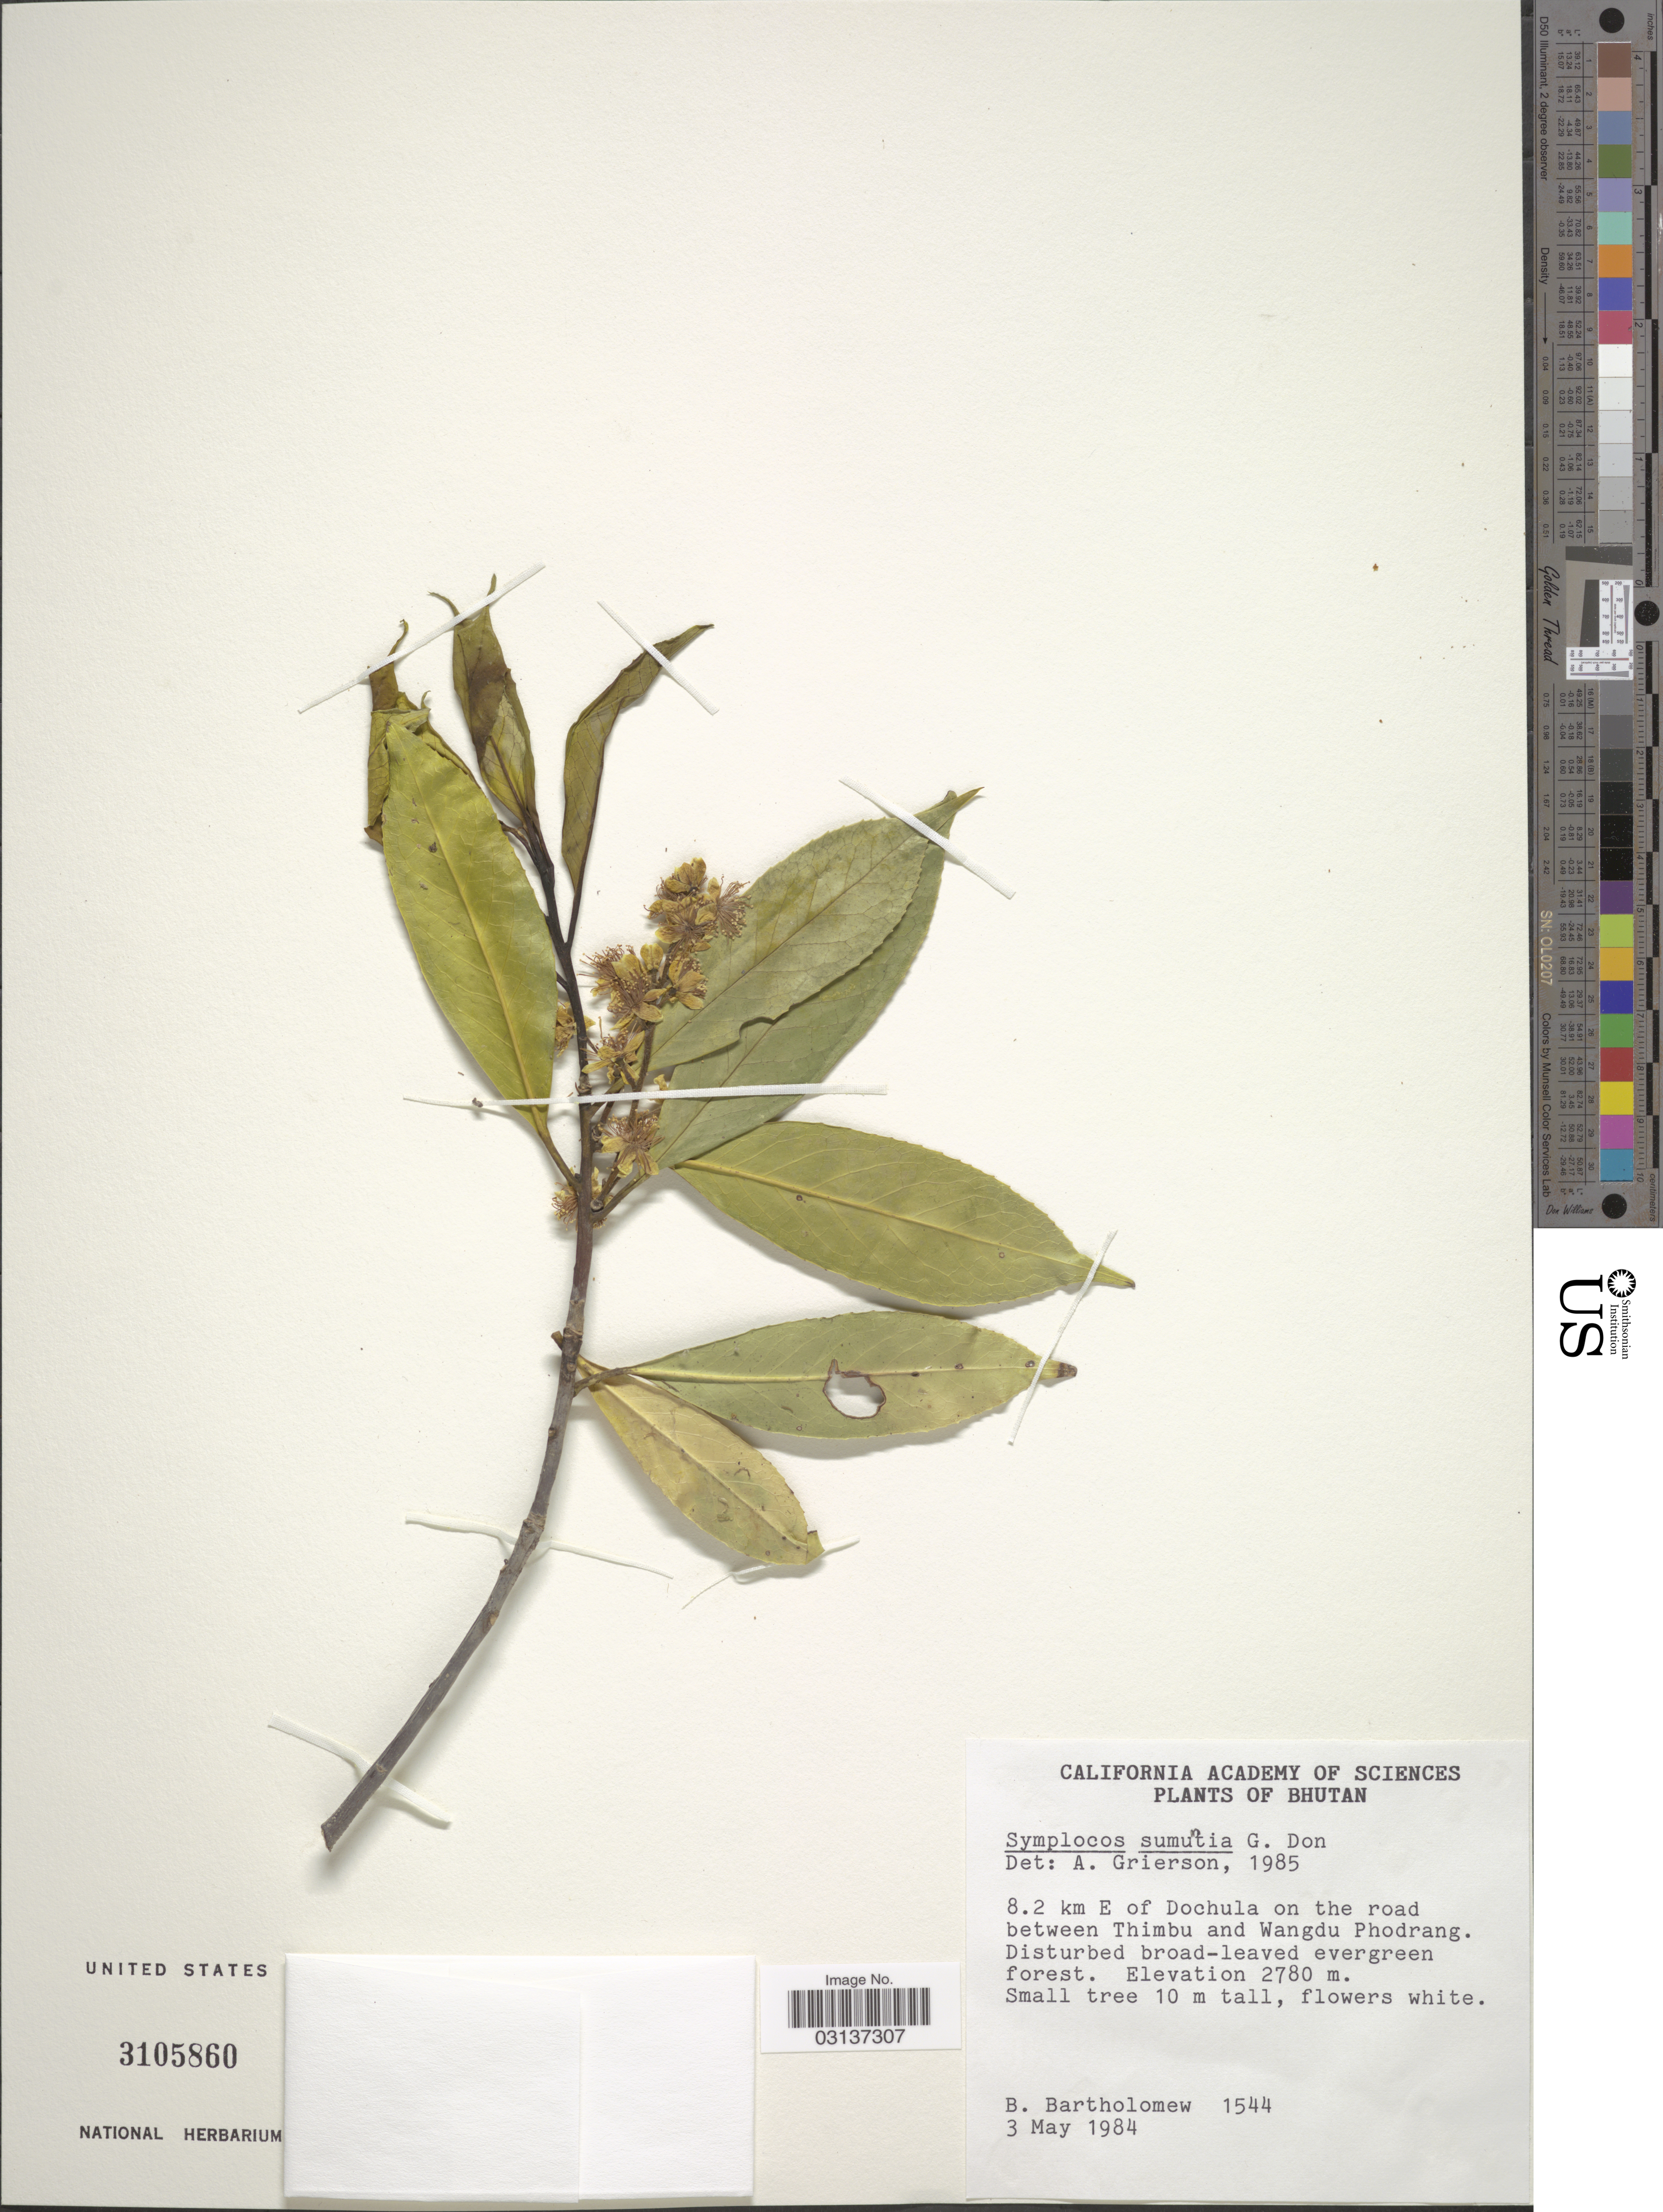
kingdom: Plantae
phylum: Tracheophyta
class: Magnoliopsida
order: Ericales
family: Symplocaceae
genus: Symplocos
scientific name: Symplocos sumuntia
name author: Buch.-Ham. ex D. Don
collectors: B. Bartholomew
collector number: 1544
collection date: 1984-05-03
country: Bhutan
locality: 8.2 km E of Dochula on the road between Thimbu and Wangdu Phodrang.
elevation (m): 2780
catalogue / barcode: US 3105860